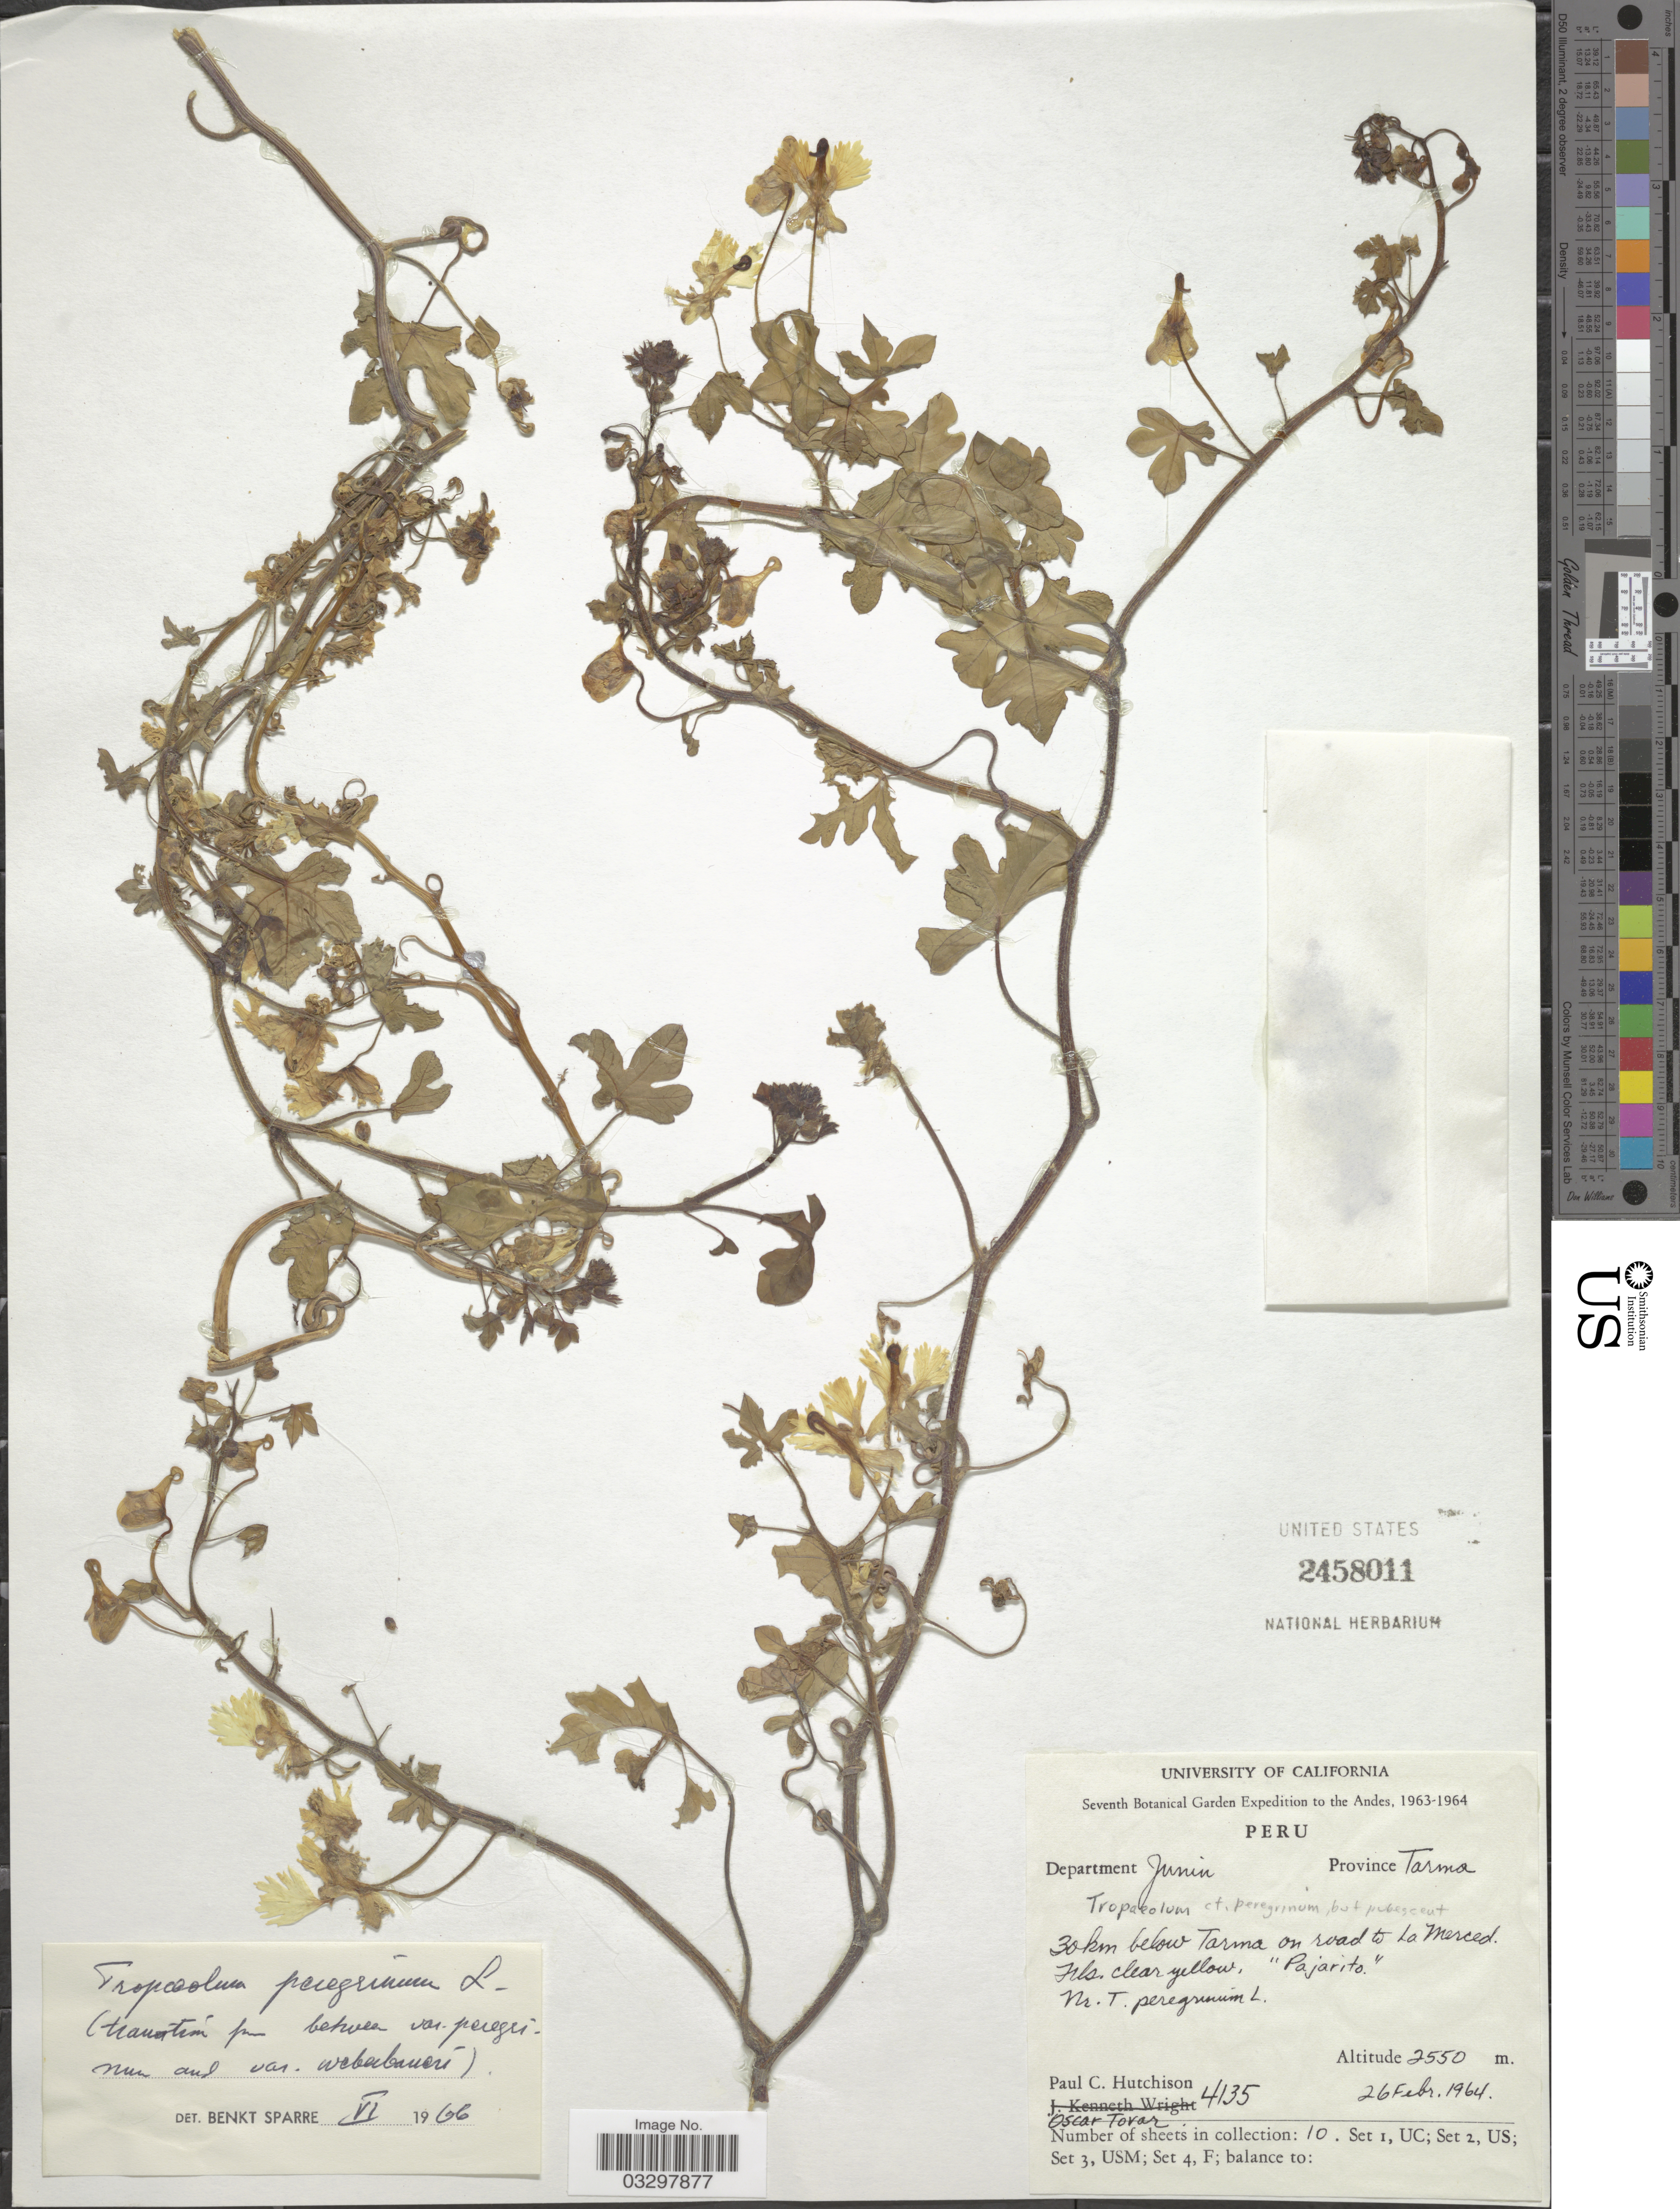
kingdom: Plantae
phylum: Tracheophyta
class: Magnoliopsida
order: Brassicales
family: Tropaeolaceae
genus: Tropaeolum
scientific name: Tropaeolum peregrinum var. peregrinum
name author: L.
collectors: P. C. Hutchison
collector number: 4135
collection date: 1964-02-26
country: Peru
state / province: Junín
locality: Andes, Department Junin, Province Tarma, 30km below Tarma on road to La Merced.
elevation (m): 2550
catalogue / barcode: US 2458011